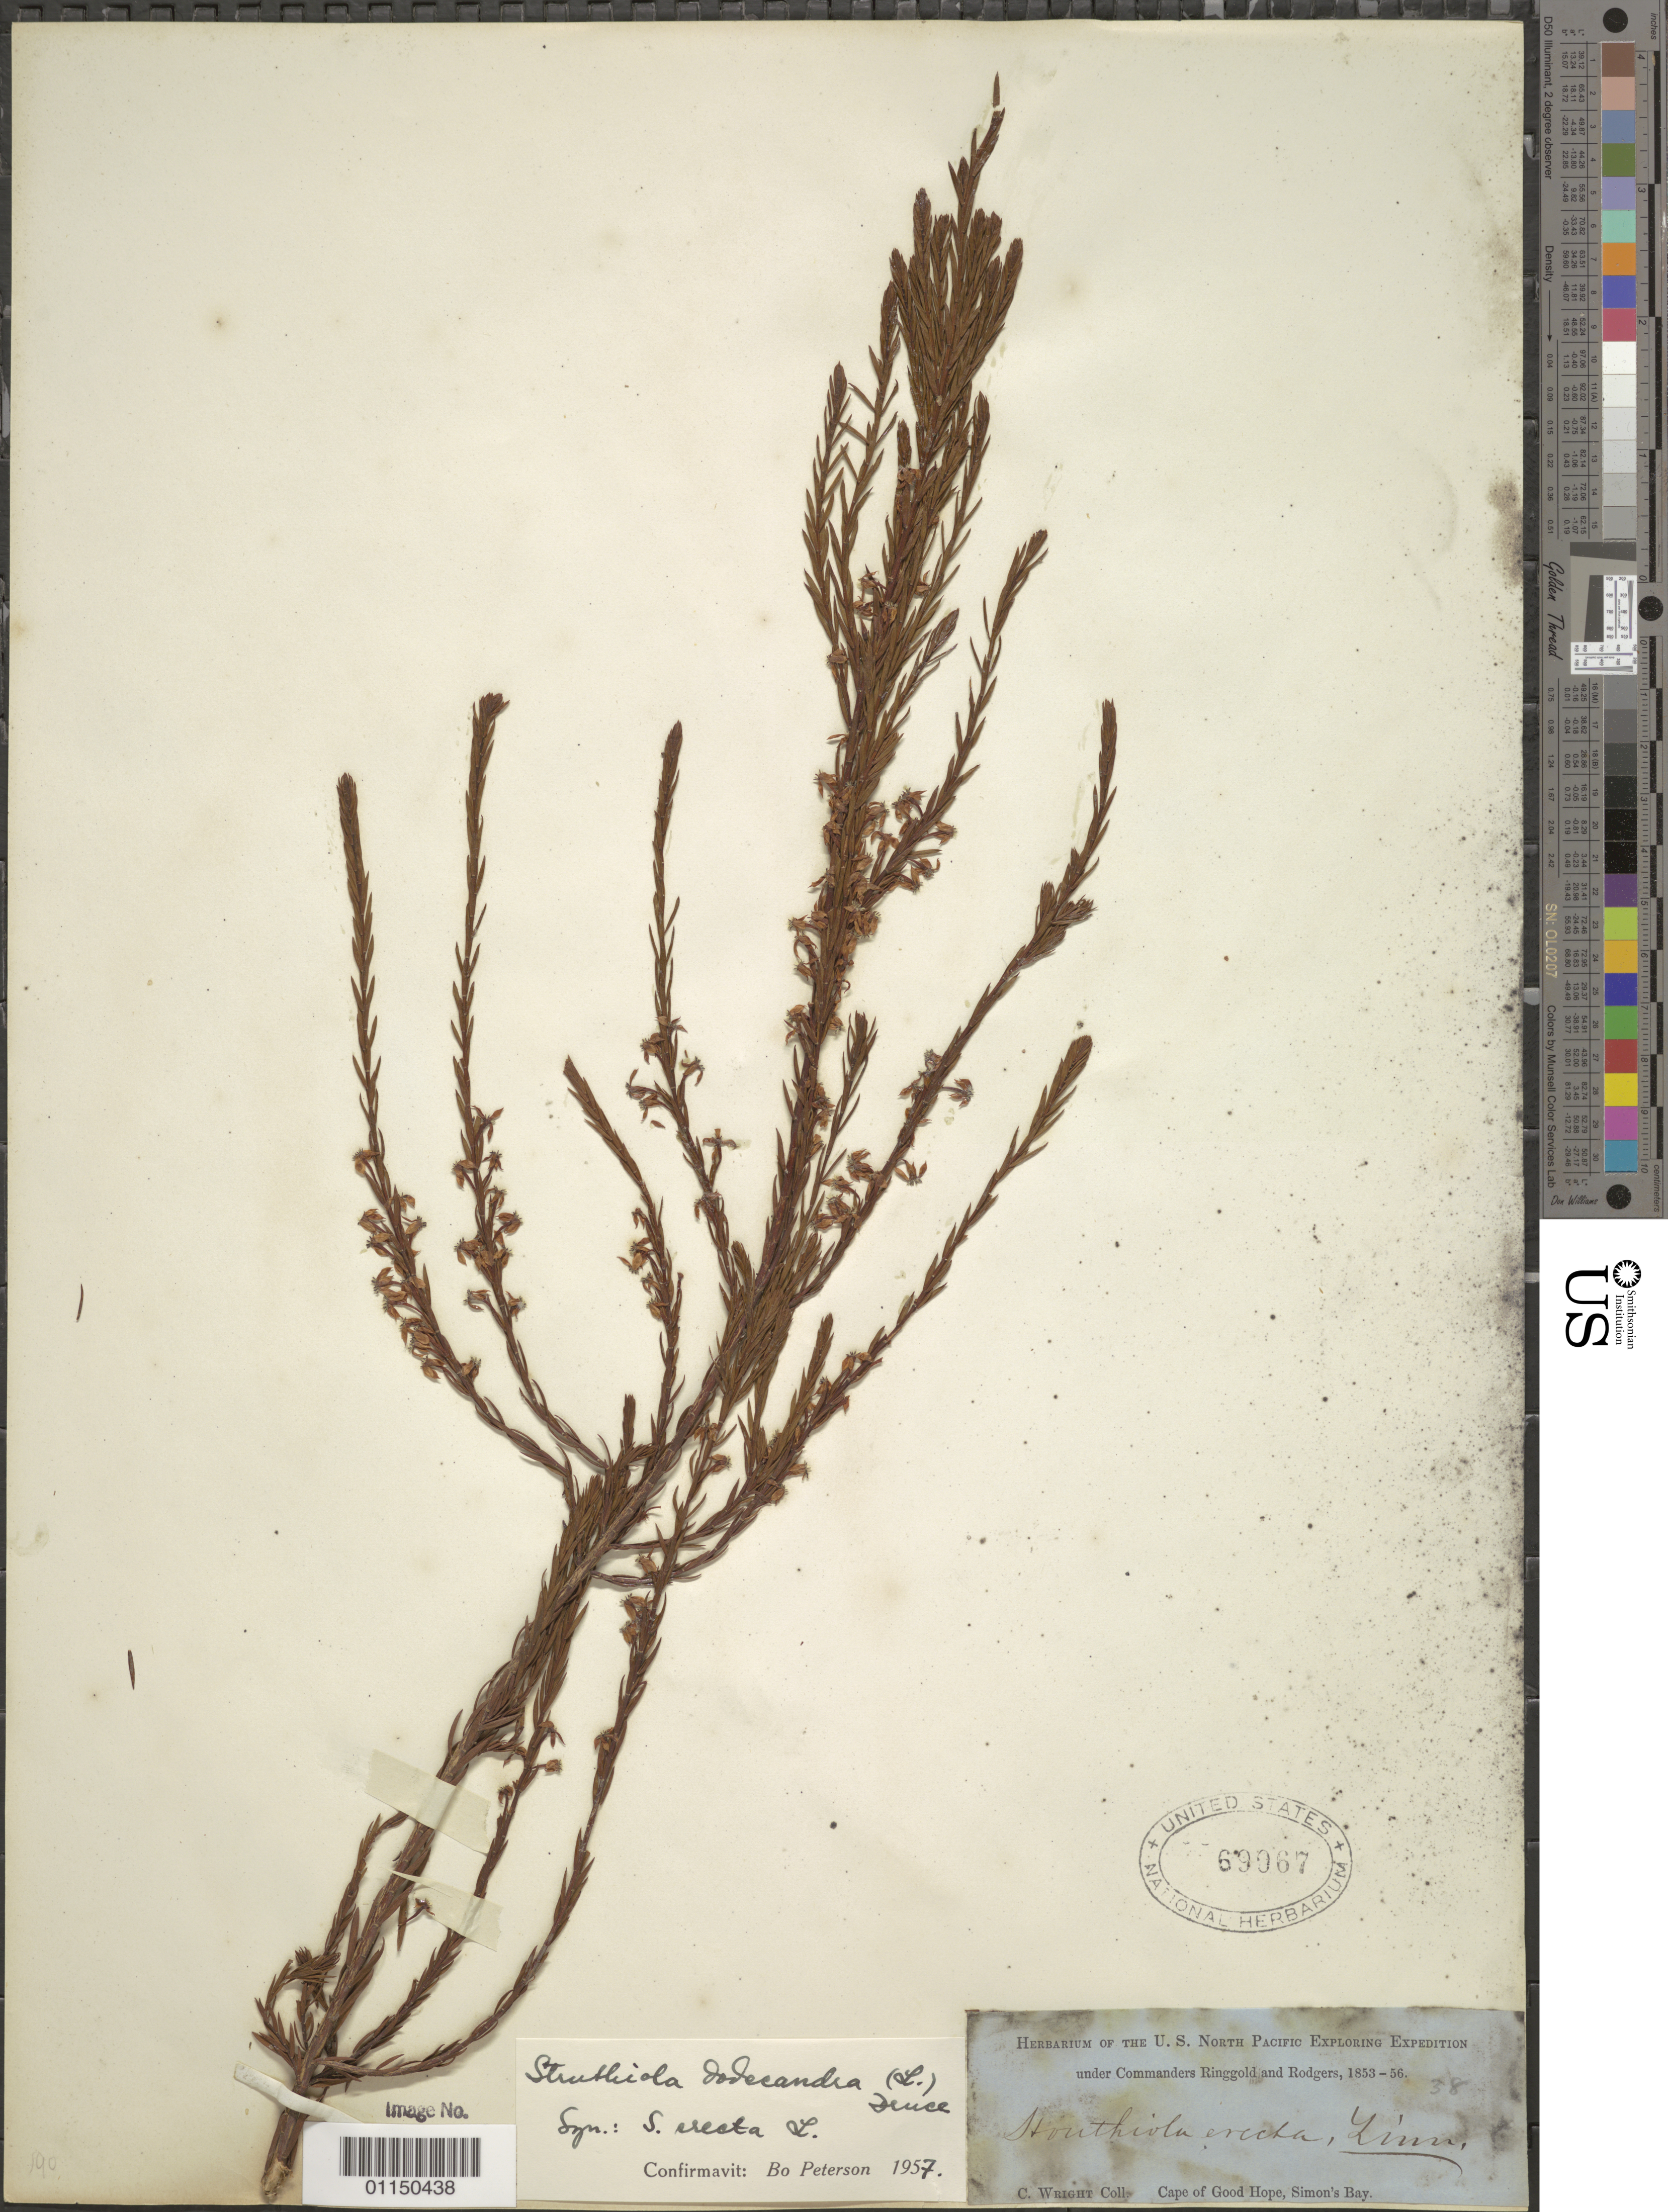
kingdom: Plantae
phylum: Tracheophyta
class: Magnoliopsida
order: Malvales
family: Thymelaeaceae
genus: Struthiola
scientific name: Struthiola dodecandra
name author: (L.) Druce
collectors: C. Wright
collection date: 1853/1856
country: South Africa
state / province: Western Cape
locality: Cape of Good Hope, Simon's Bay.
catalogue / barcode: US 69067